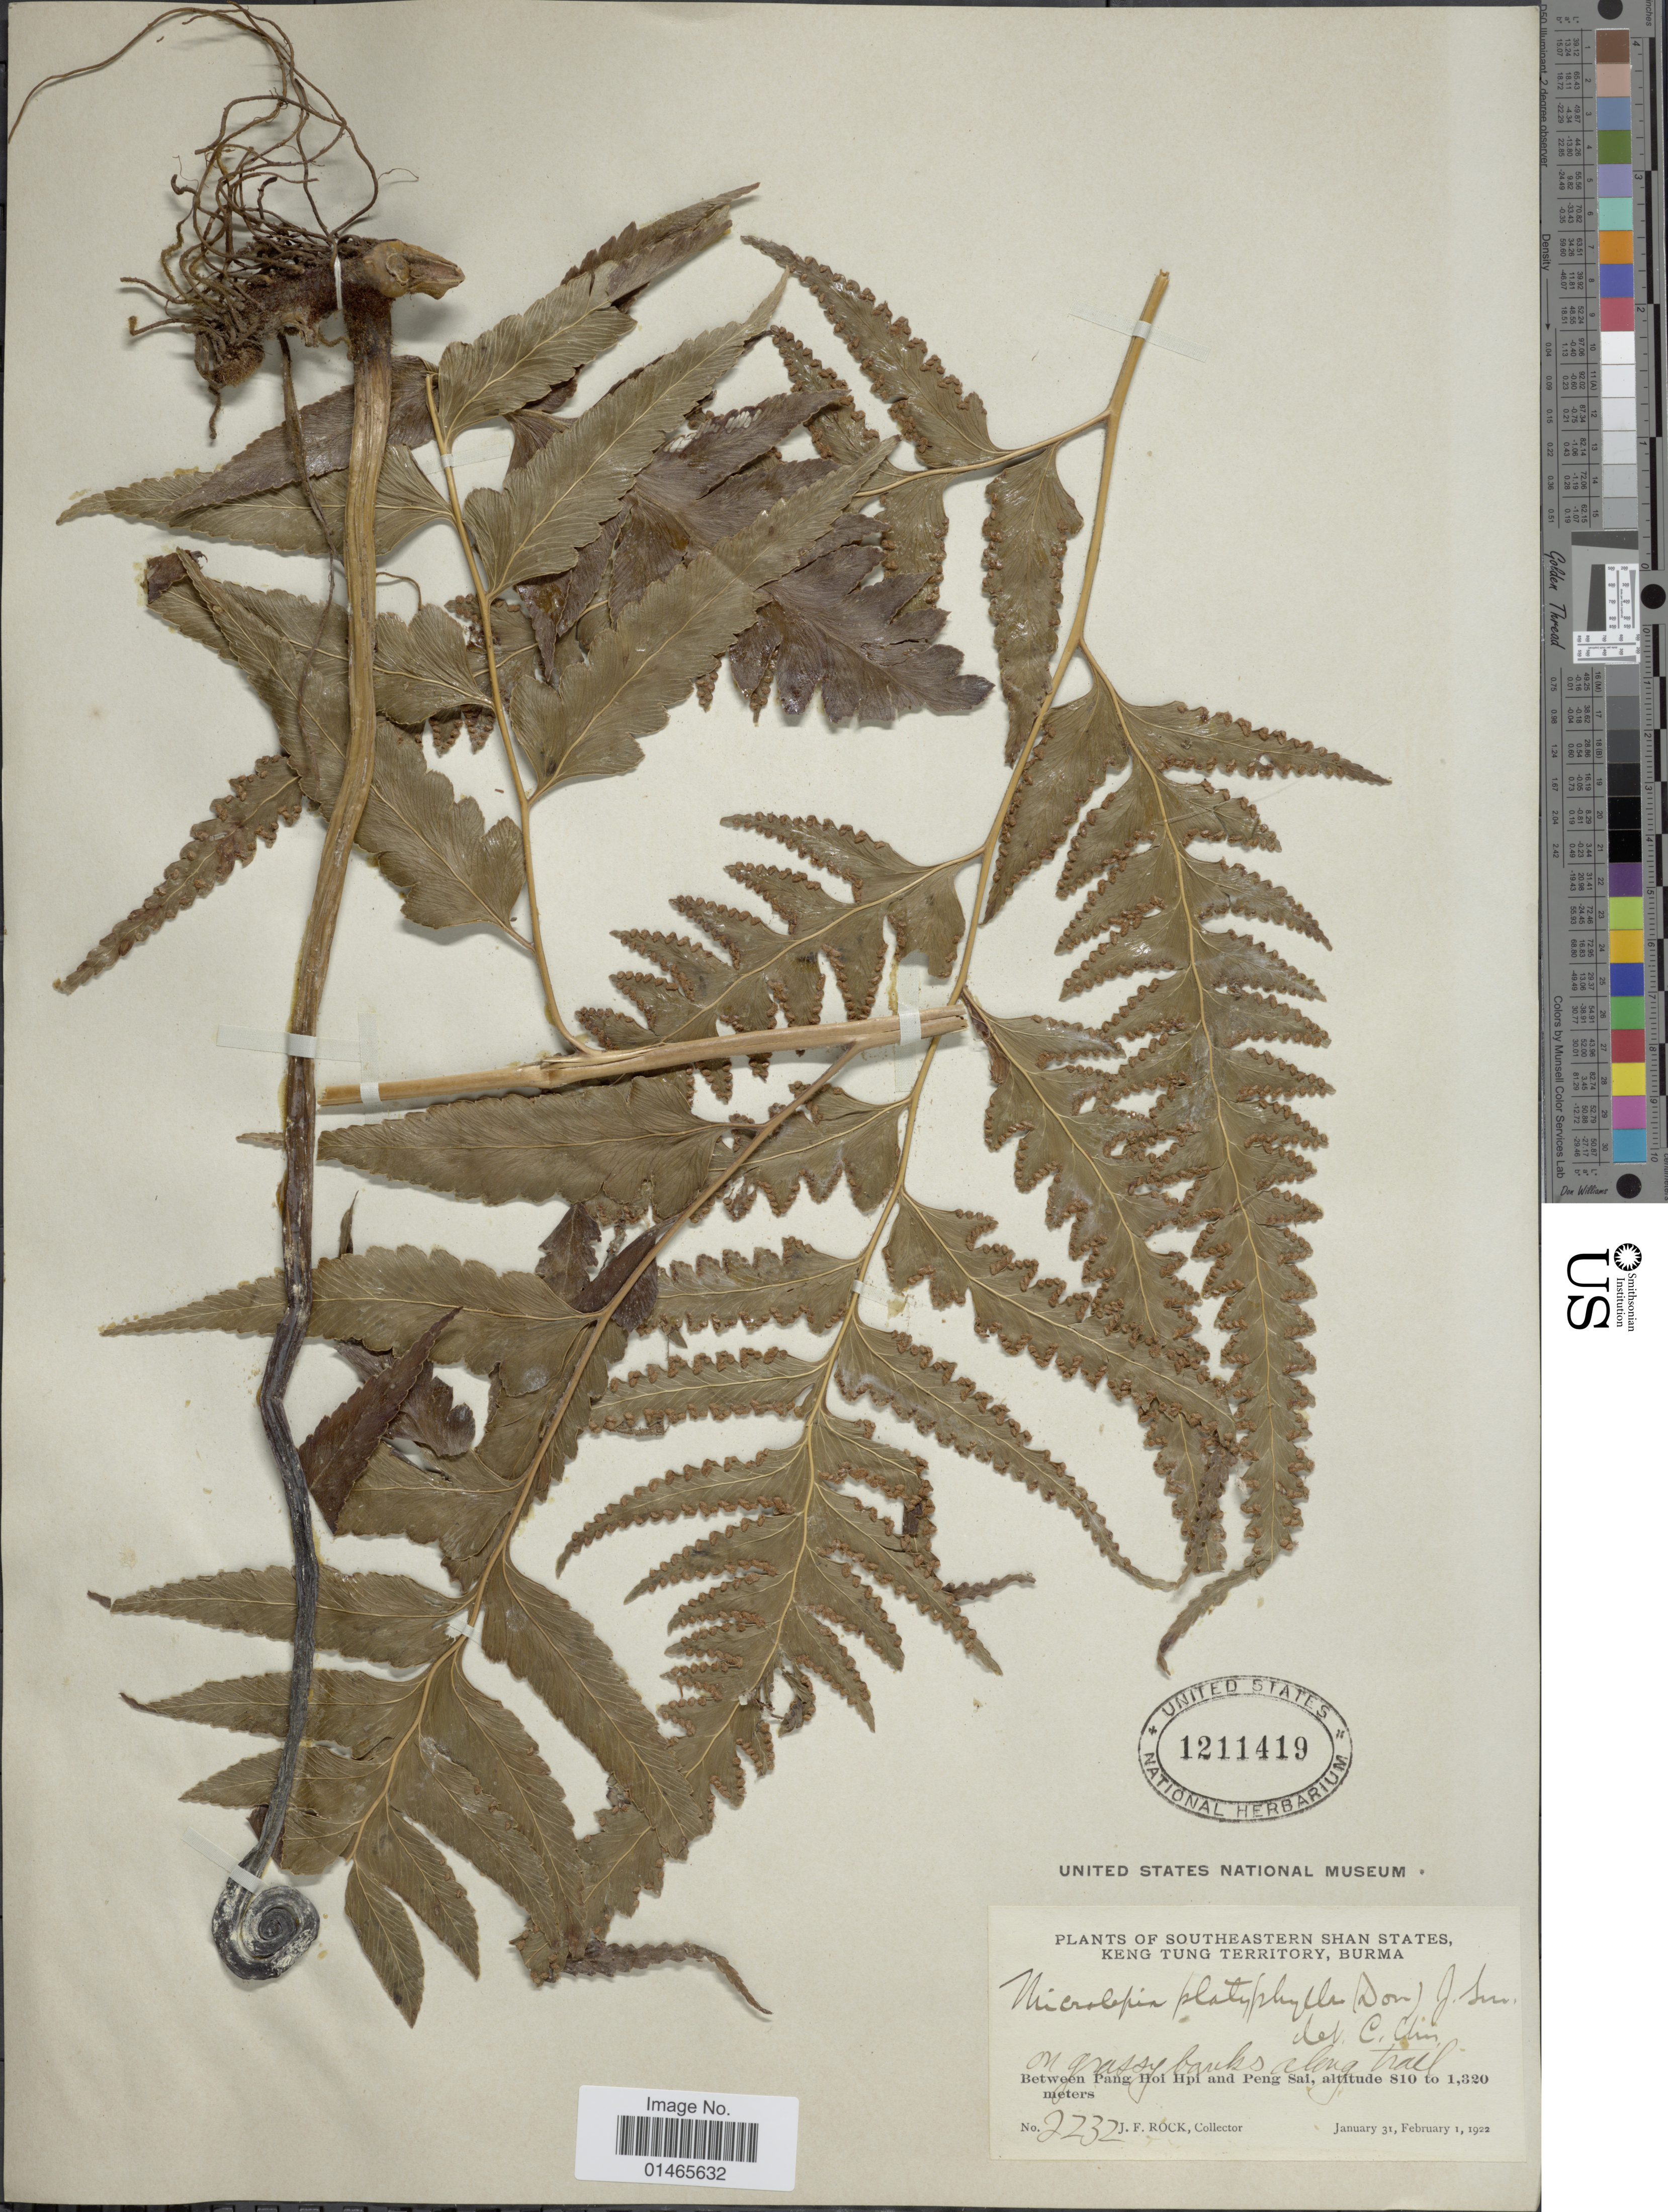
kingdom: Plantae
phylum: Tracheophyta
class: Polypodiopsida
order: Polypodiales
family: Dennstaedtiaceae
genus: Microlepia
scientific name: Microlepia platyphylla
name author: (D. Don) J. Sm.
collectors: J. Rock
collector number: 2232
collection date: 1922-01-31/1922-02-01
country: Myanmar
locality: Southeastern Shan States, Keng Tung Territory, Between Pang Hoi Hpi and Peng Sai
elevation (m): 810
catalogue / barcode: US 1211419